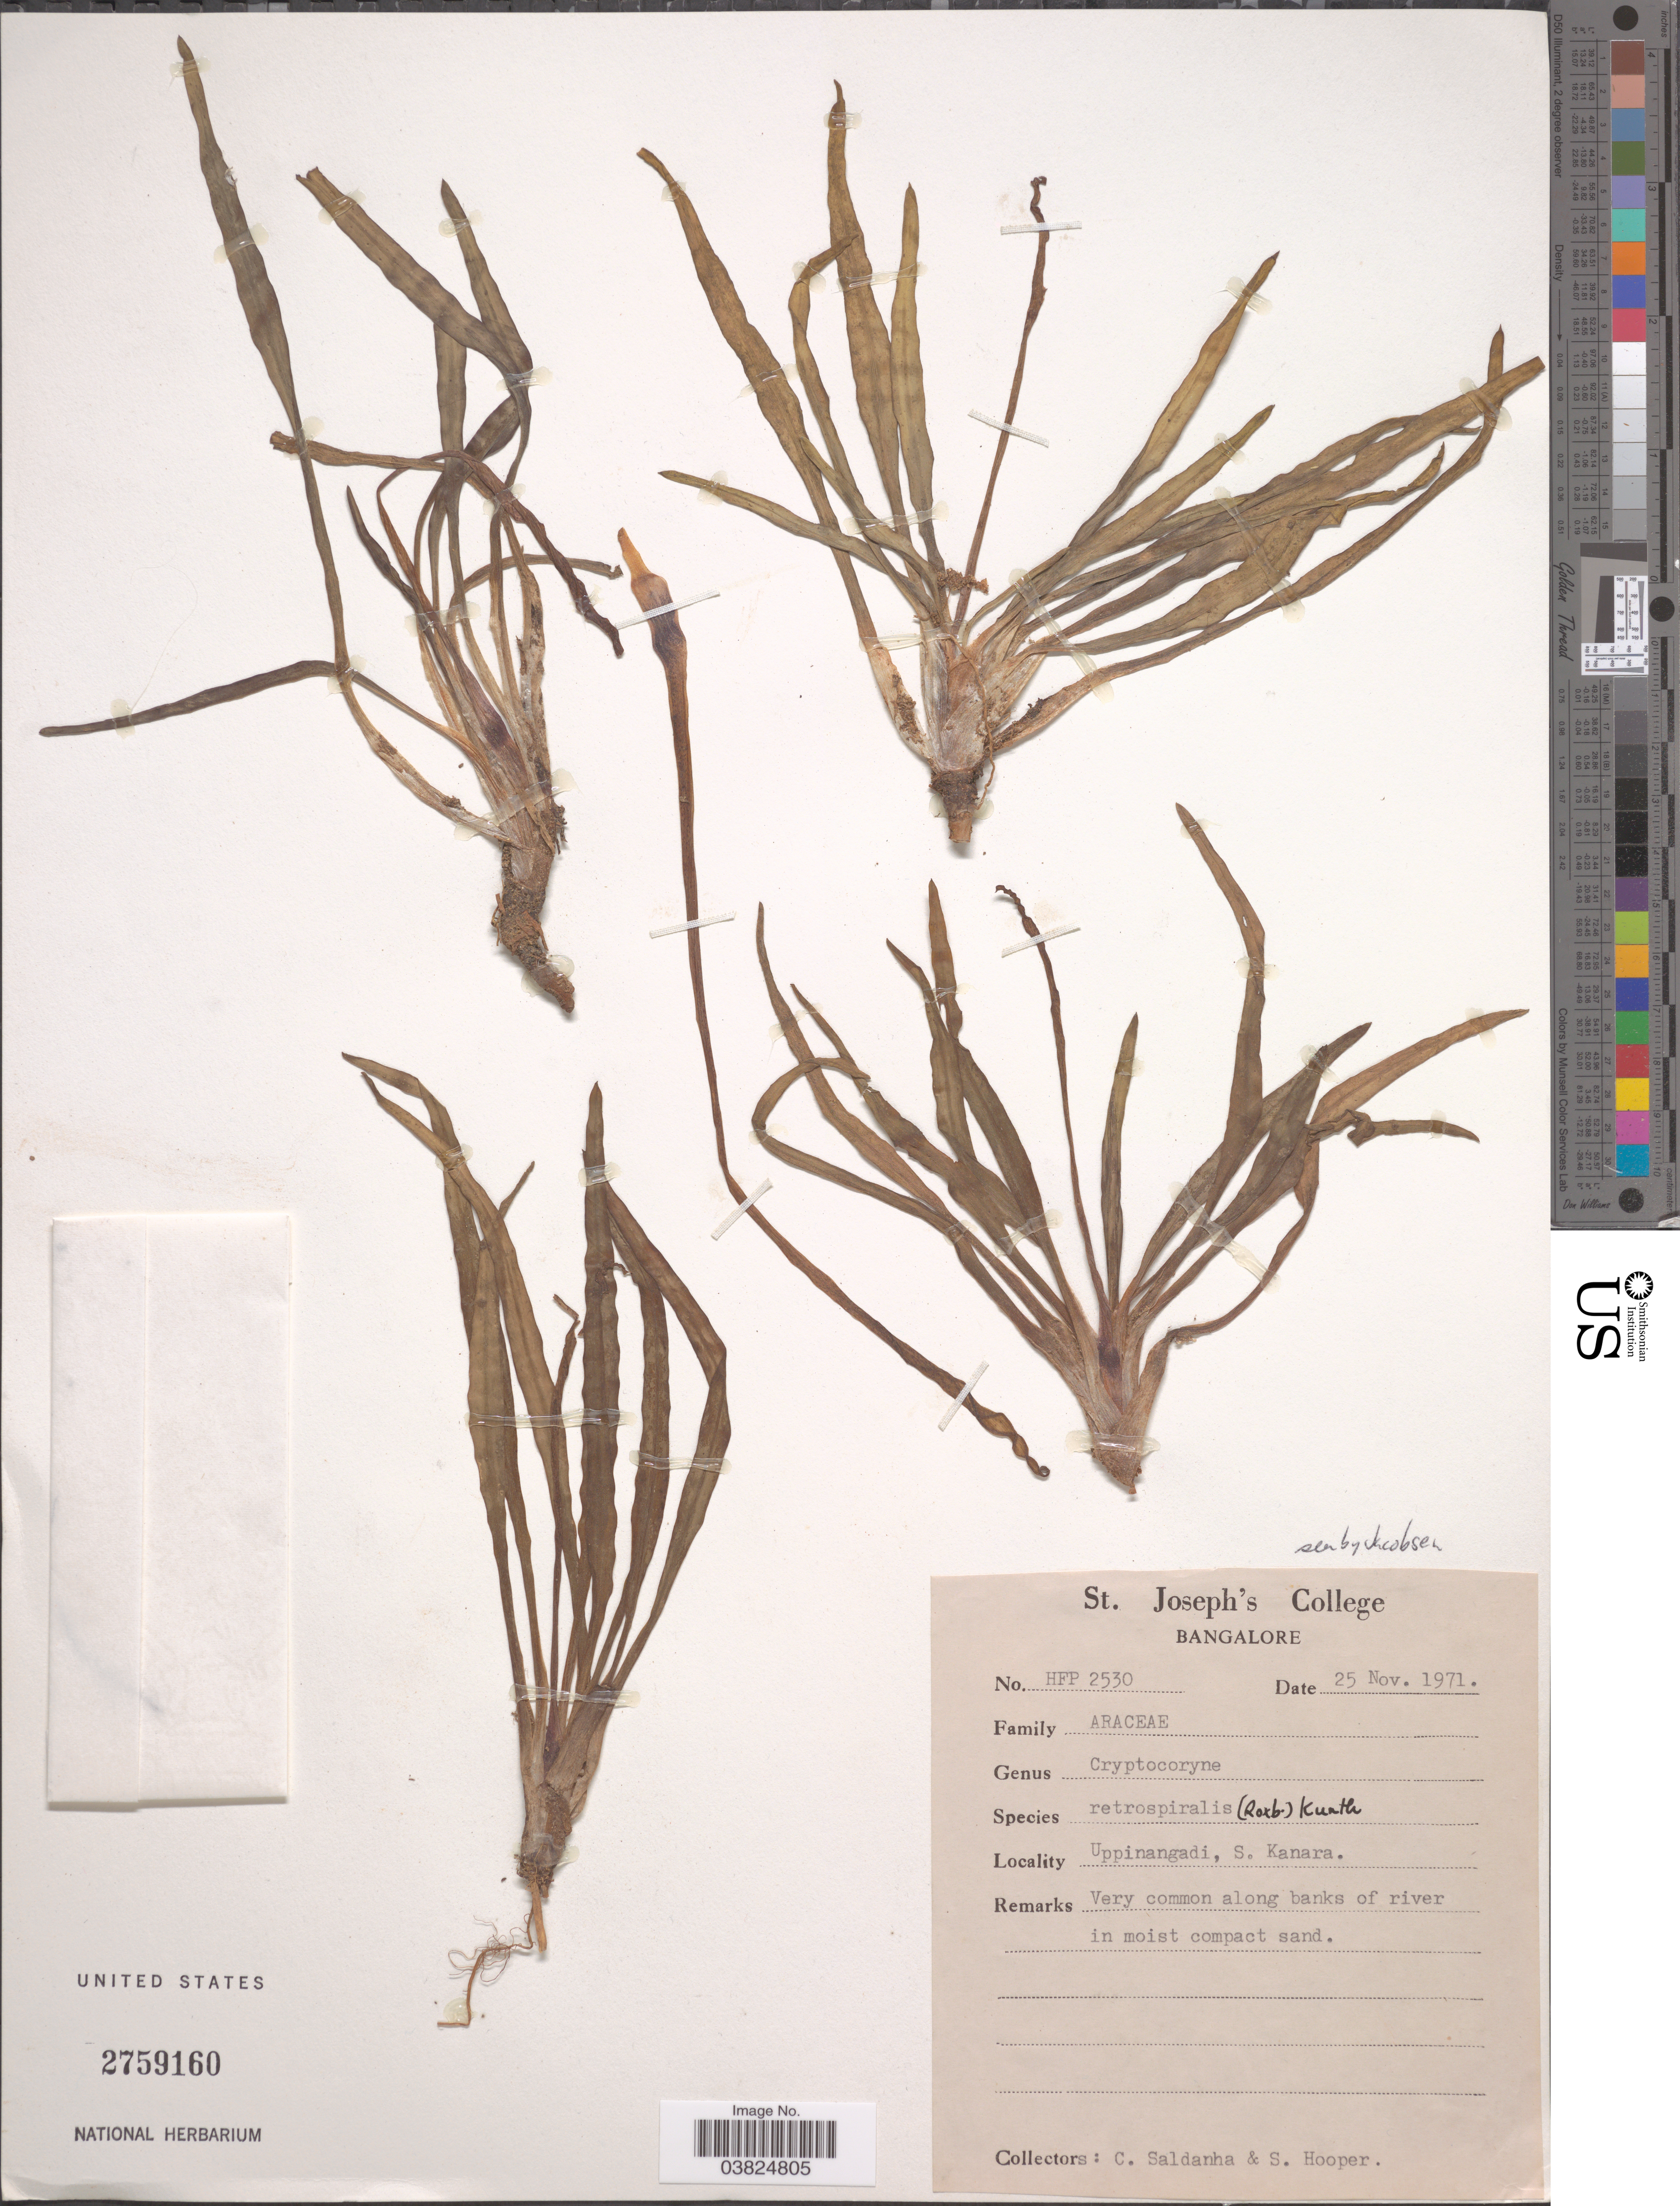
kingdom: Plantae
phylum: Tracheophyta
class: Liliopsida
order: Alismatales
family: Araceae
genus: Cryptocoryne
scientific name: Cryptocoryne retrospiralis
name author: (Roxb.) Kunth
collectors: C. Saldanha & S. S. Hooper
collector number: HFP2530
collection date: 1971-11-25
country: India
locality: Uppinangadi, S. Kanara.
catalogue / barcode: US 2759160